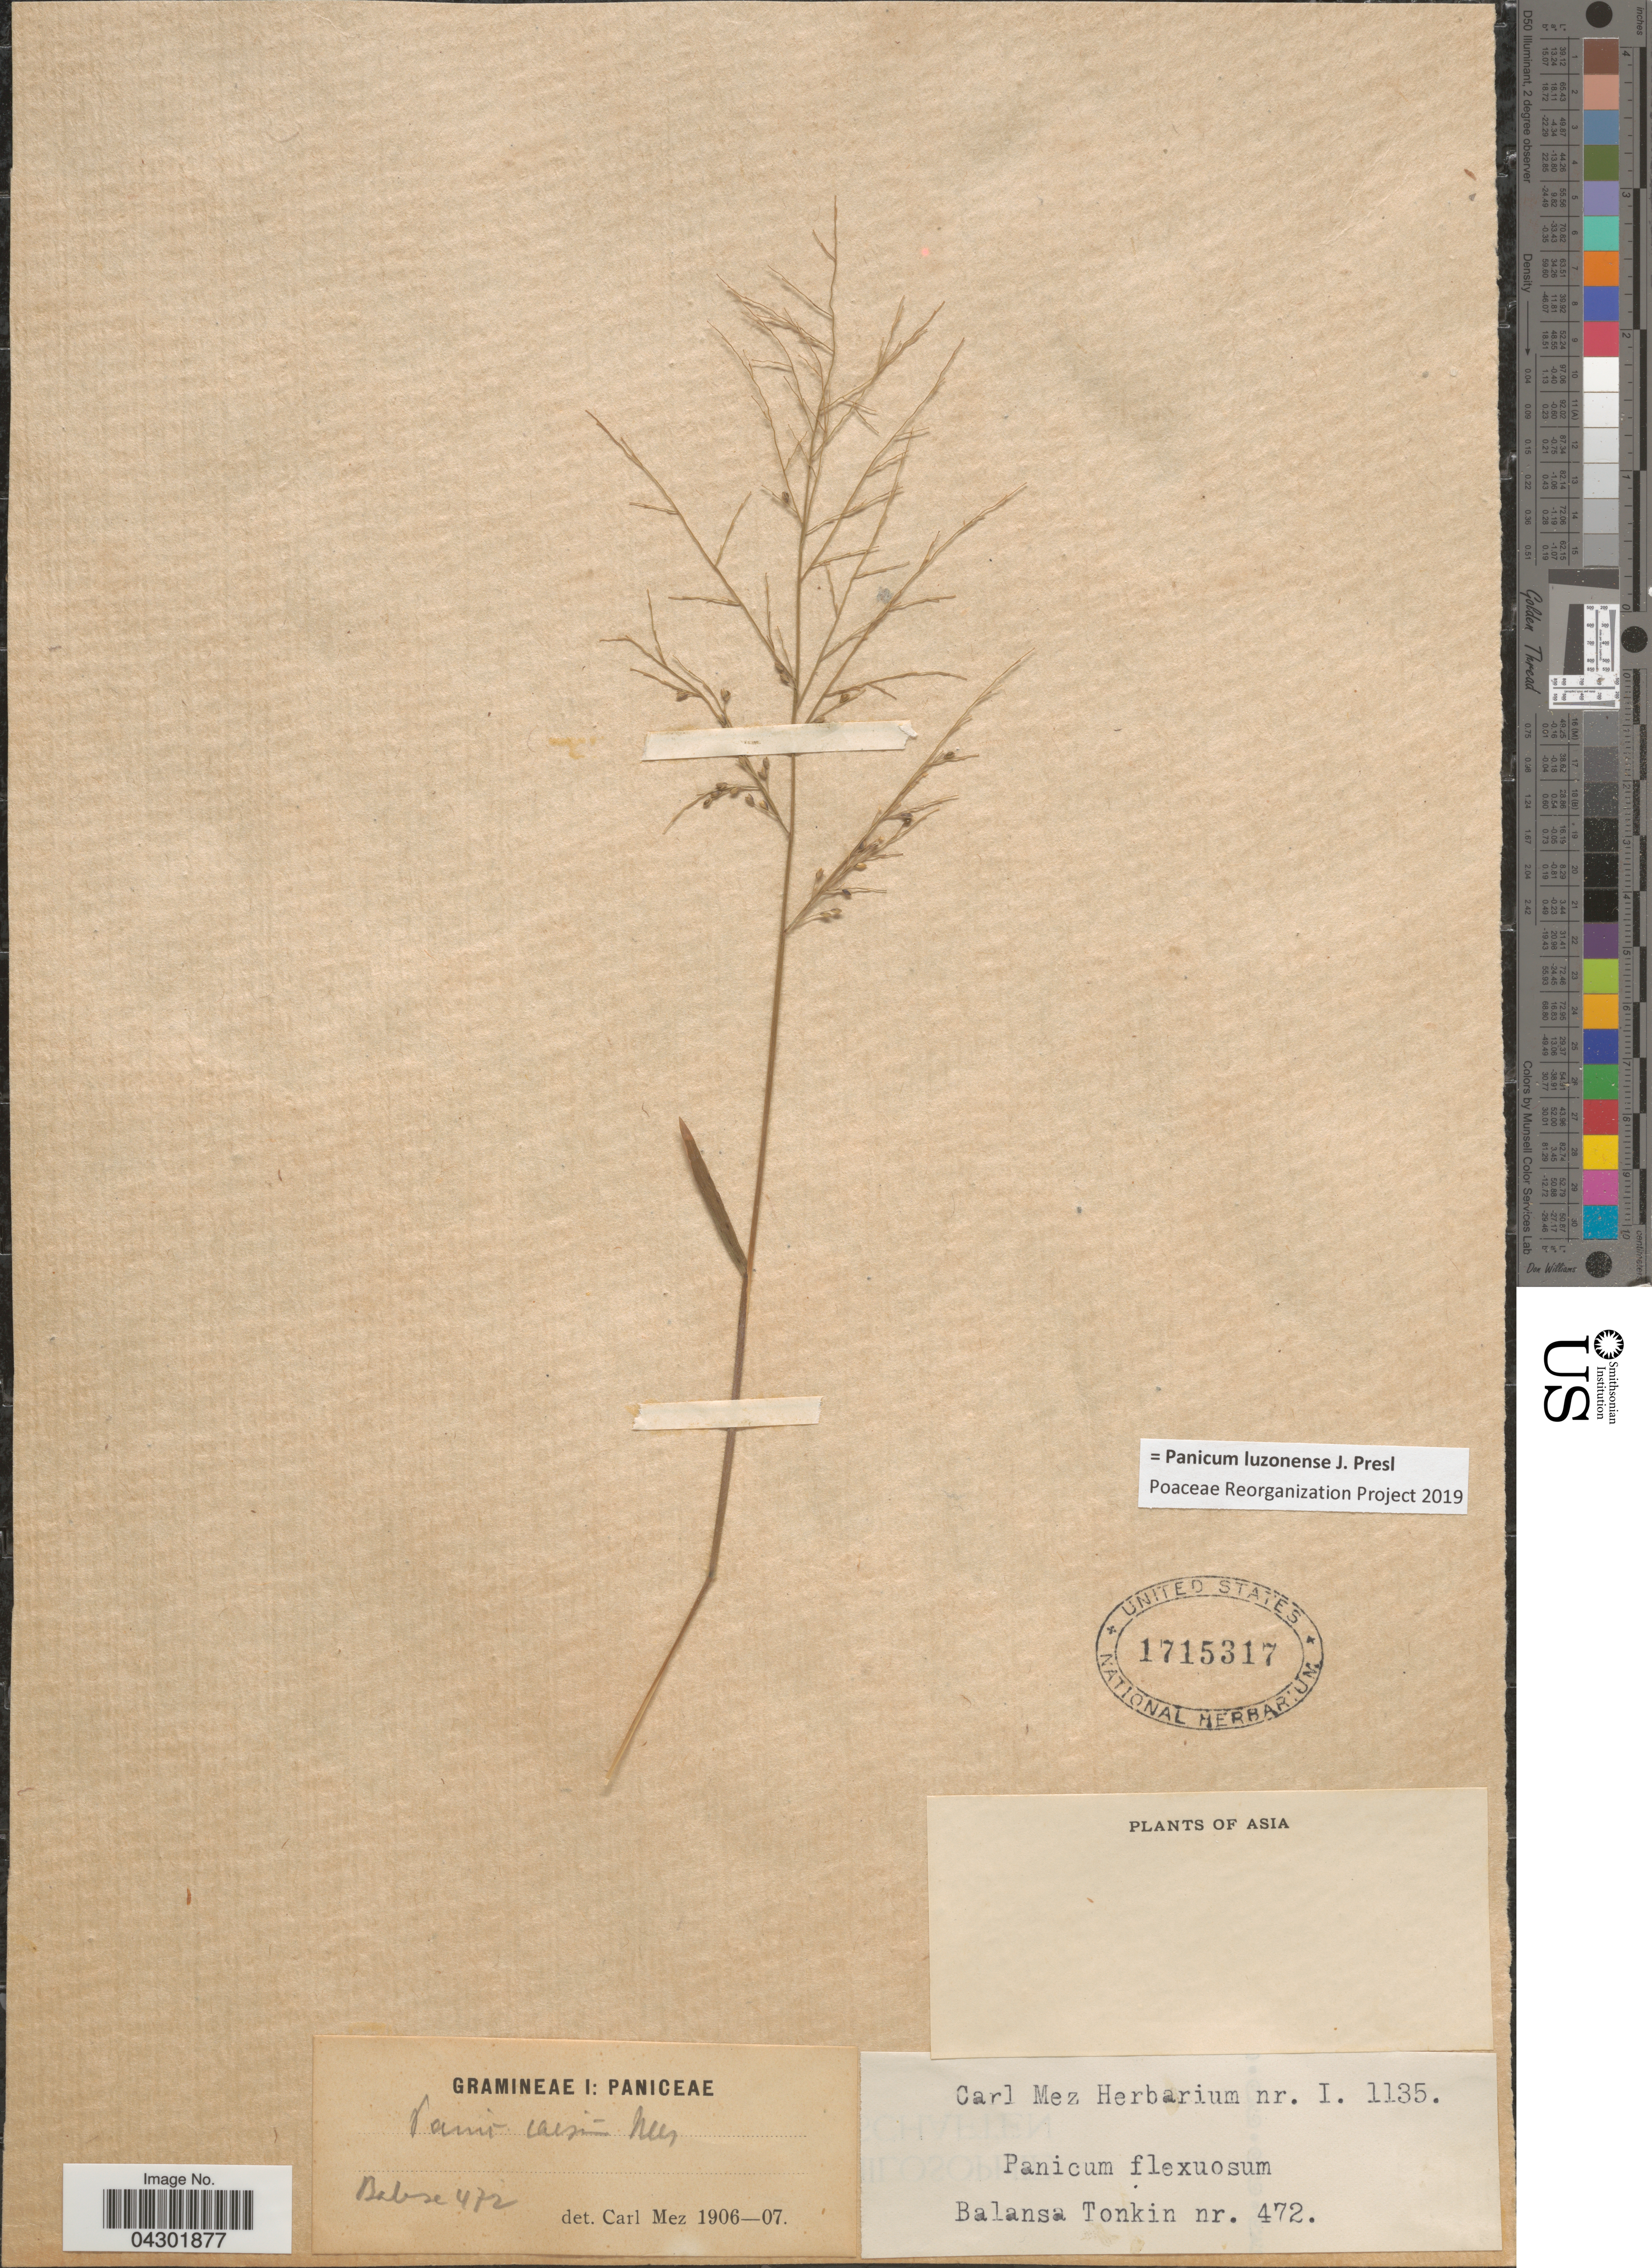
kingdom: Plantae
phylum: Tracheophyta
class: Liliopsida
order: Poales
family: Poaceae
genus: Panicum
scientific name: Panicum luzonense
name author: J. Presl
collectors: -. Balansa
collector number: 472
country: Vietnam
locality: Asia. Tonkin.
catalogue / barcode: US 1715317